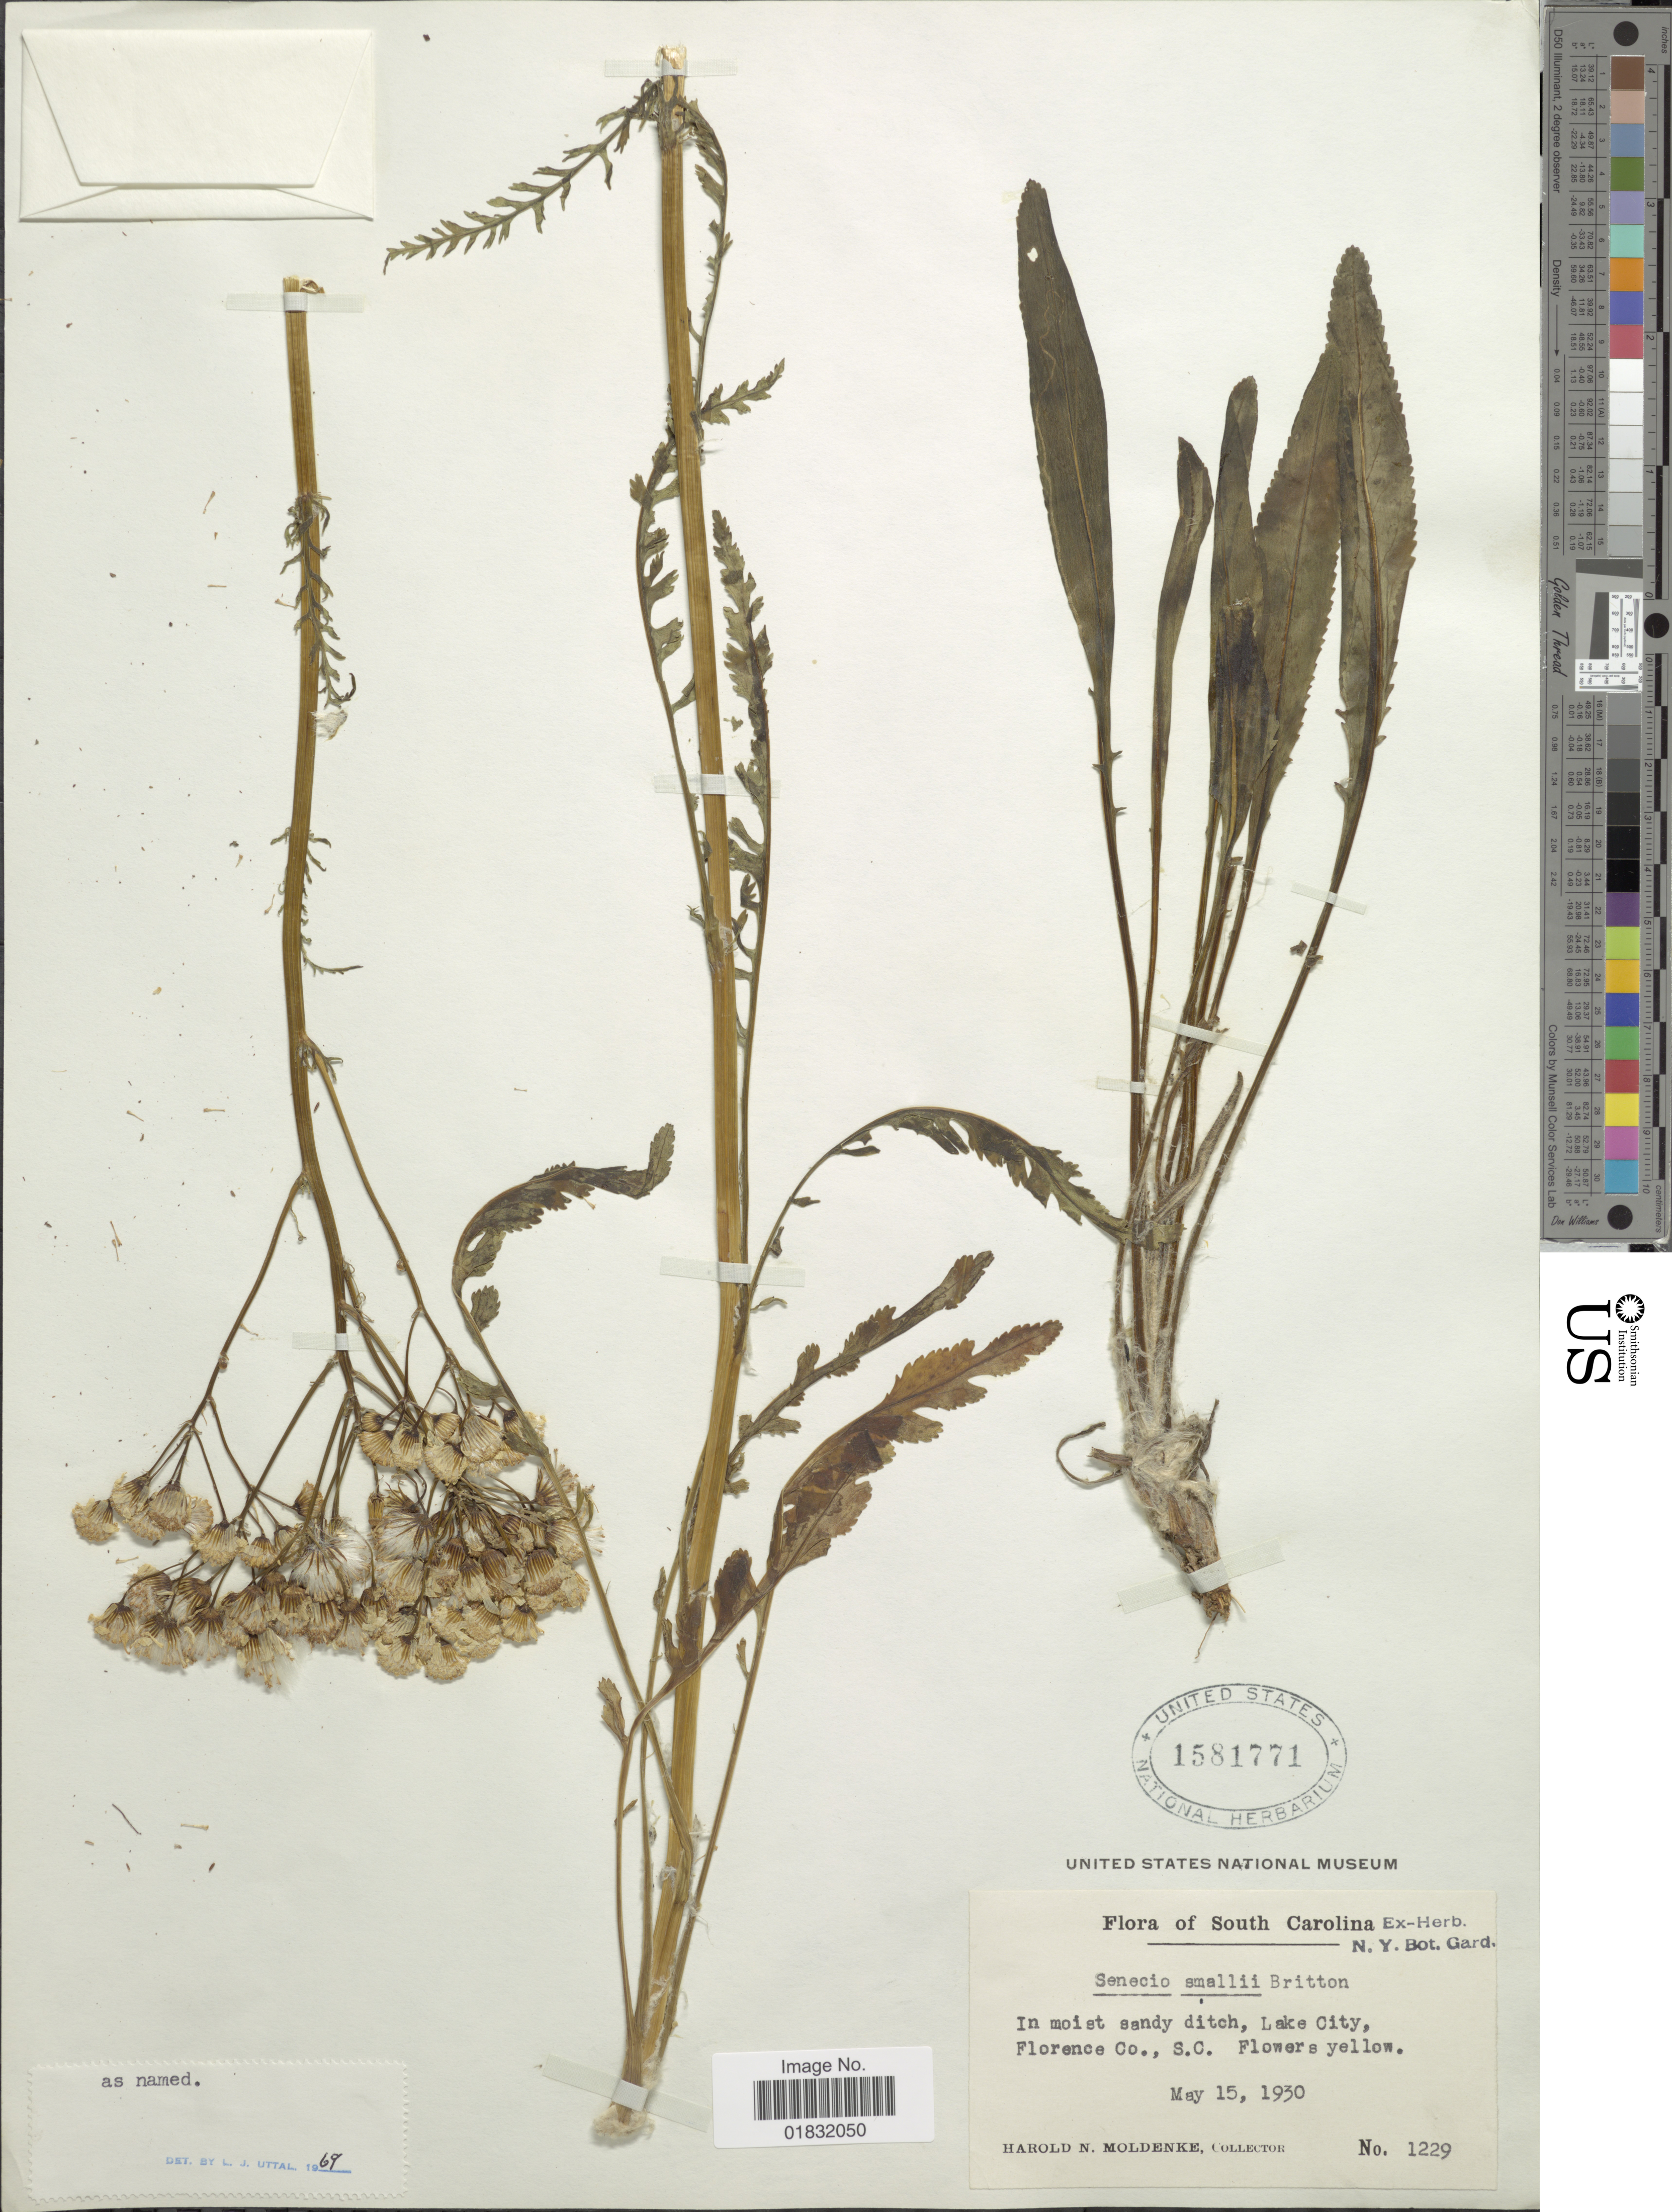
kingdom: Plantae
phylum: Tracheophyta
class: Magnoliopsida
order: Asterales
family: Asteraceae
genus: Packera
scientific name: Packera smallii Britton comb ined.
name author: Britton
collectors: H. N. Moldenke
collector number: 1229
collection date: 1930-05-15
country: United States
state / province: South Carolina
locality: In moist sandy ditch, Lake City, Florence Co., Flowers yellow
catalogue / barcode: US 1581771